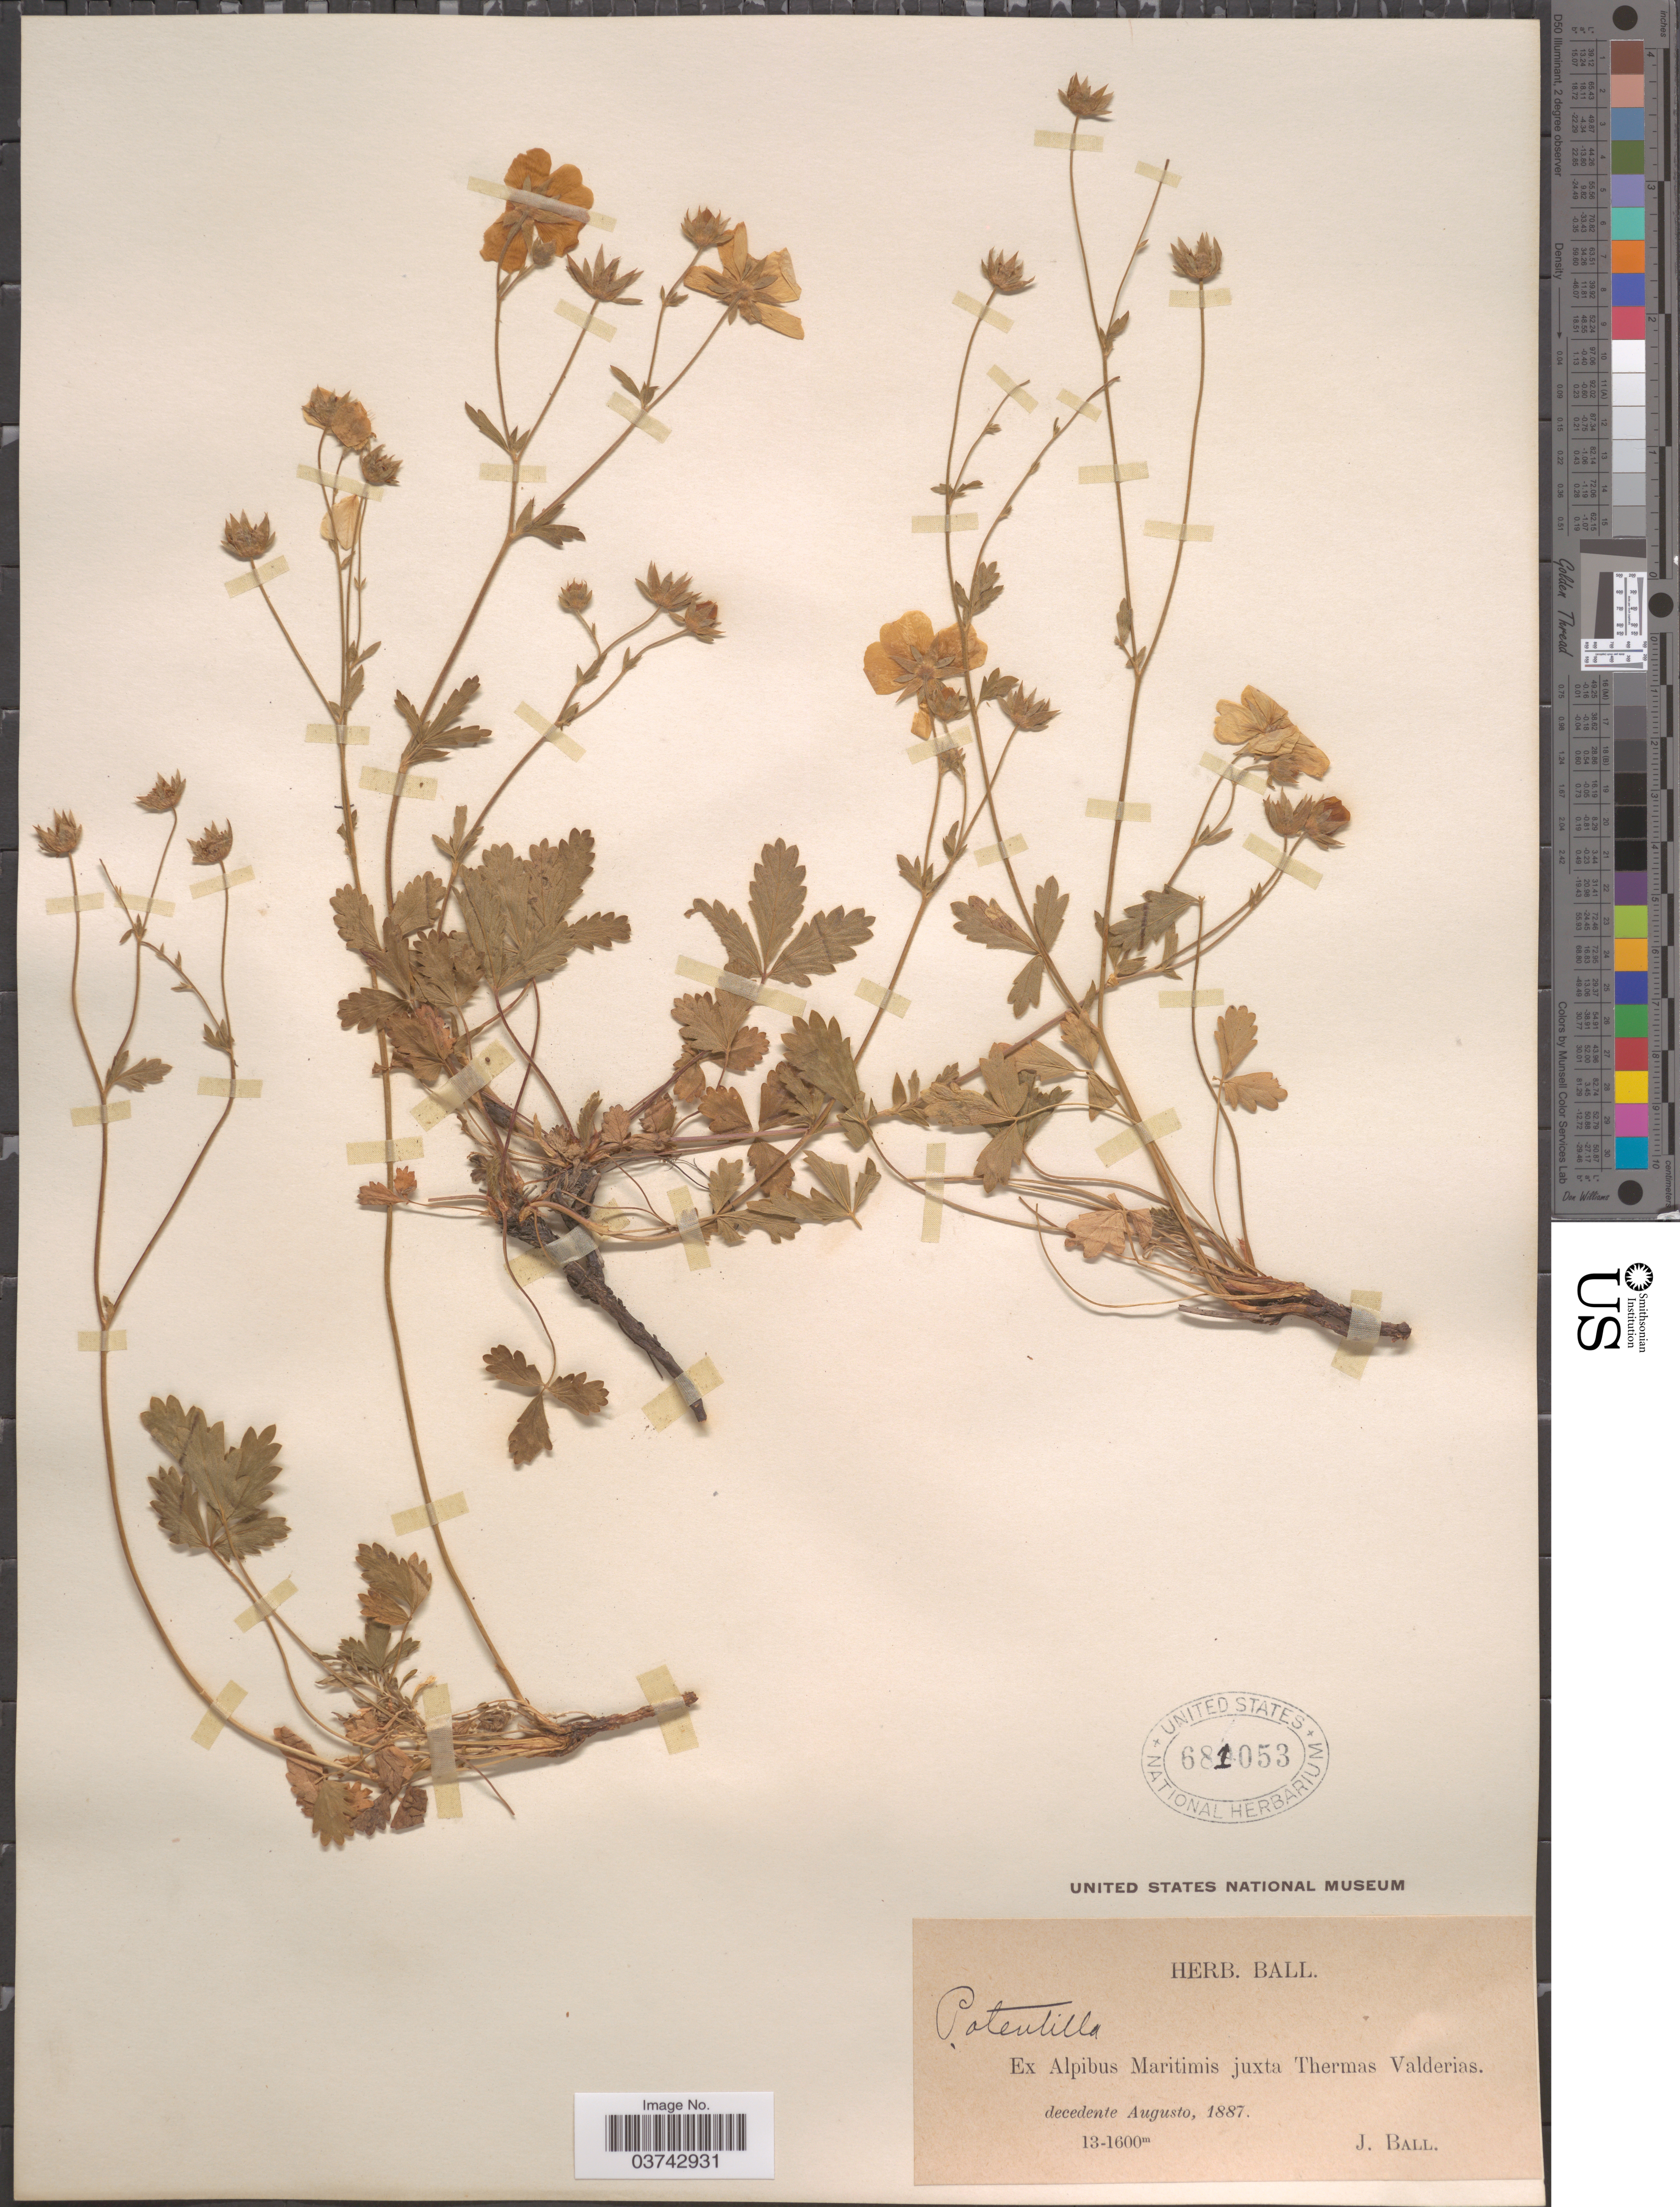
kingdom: Plantae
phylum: Tracheophyta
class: Magnoliopsida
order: Rosales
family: Rosaceae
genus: Potentilla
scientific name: Potentilla sp.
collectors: J. Ball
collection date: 1887-08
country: Italy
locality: Ex Alpibus Maritimis juxta Thermas Valderias.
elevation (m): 1300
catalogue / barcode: US 681053